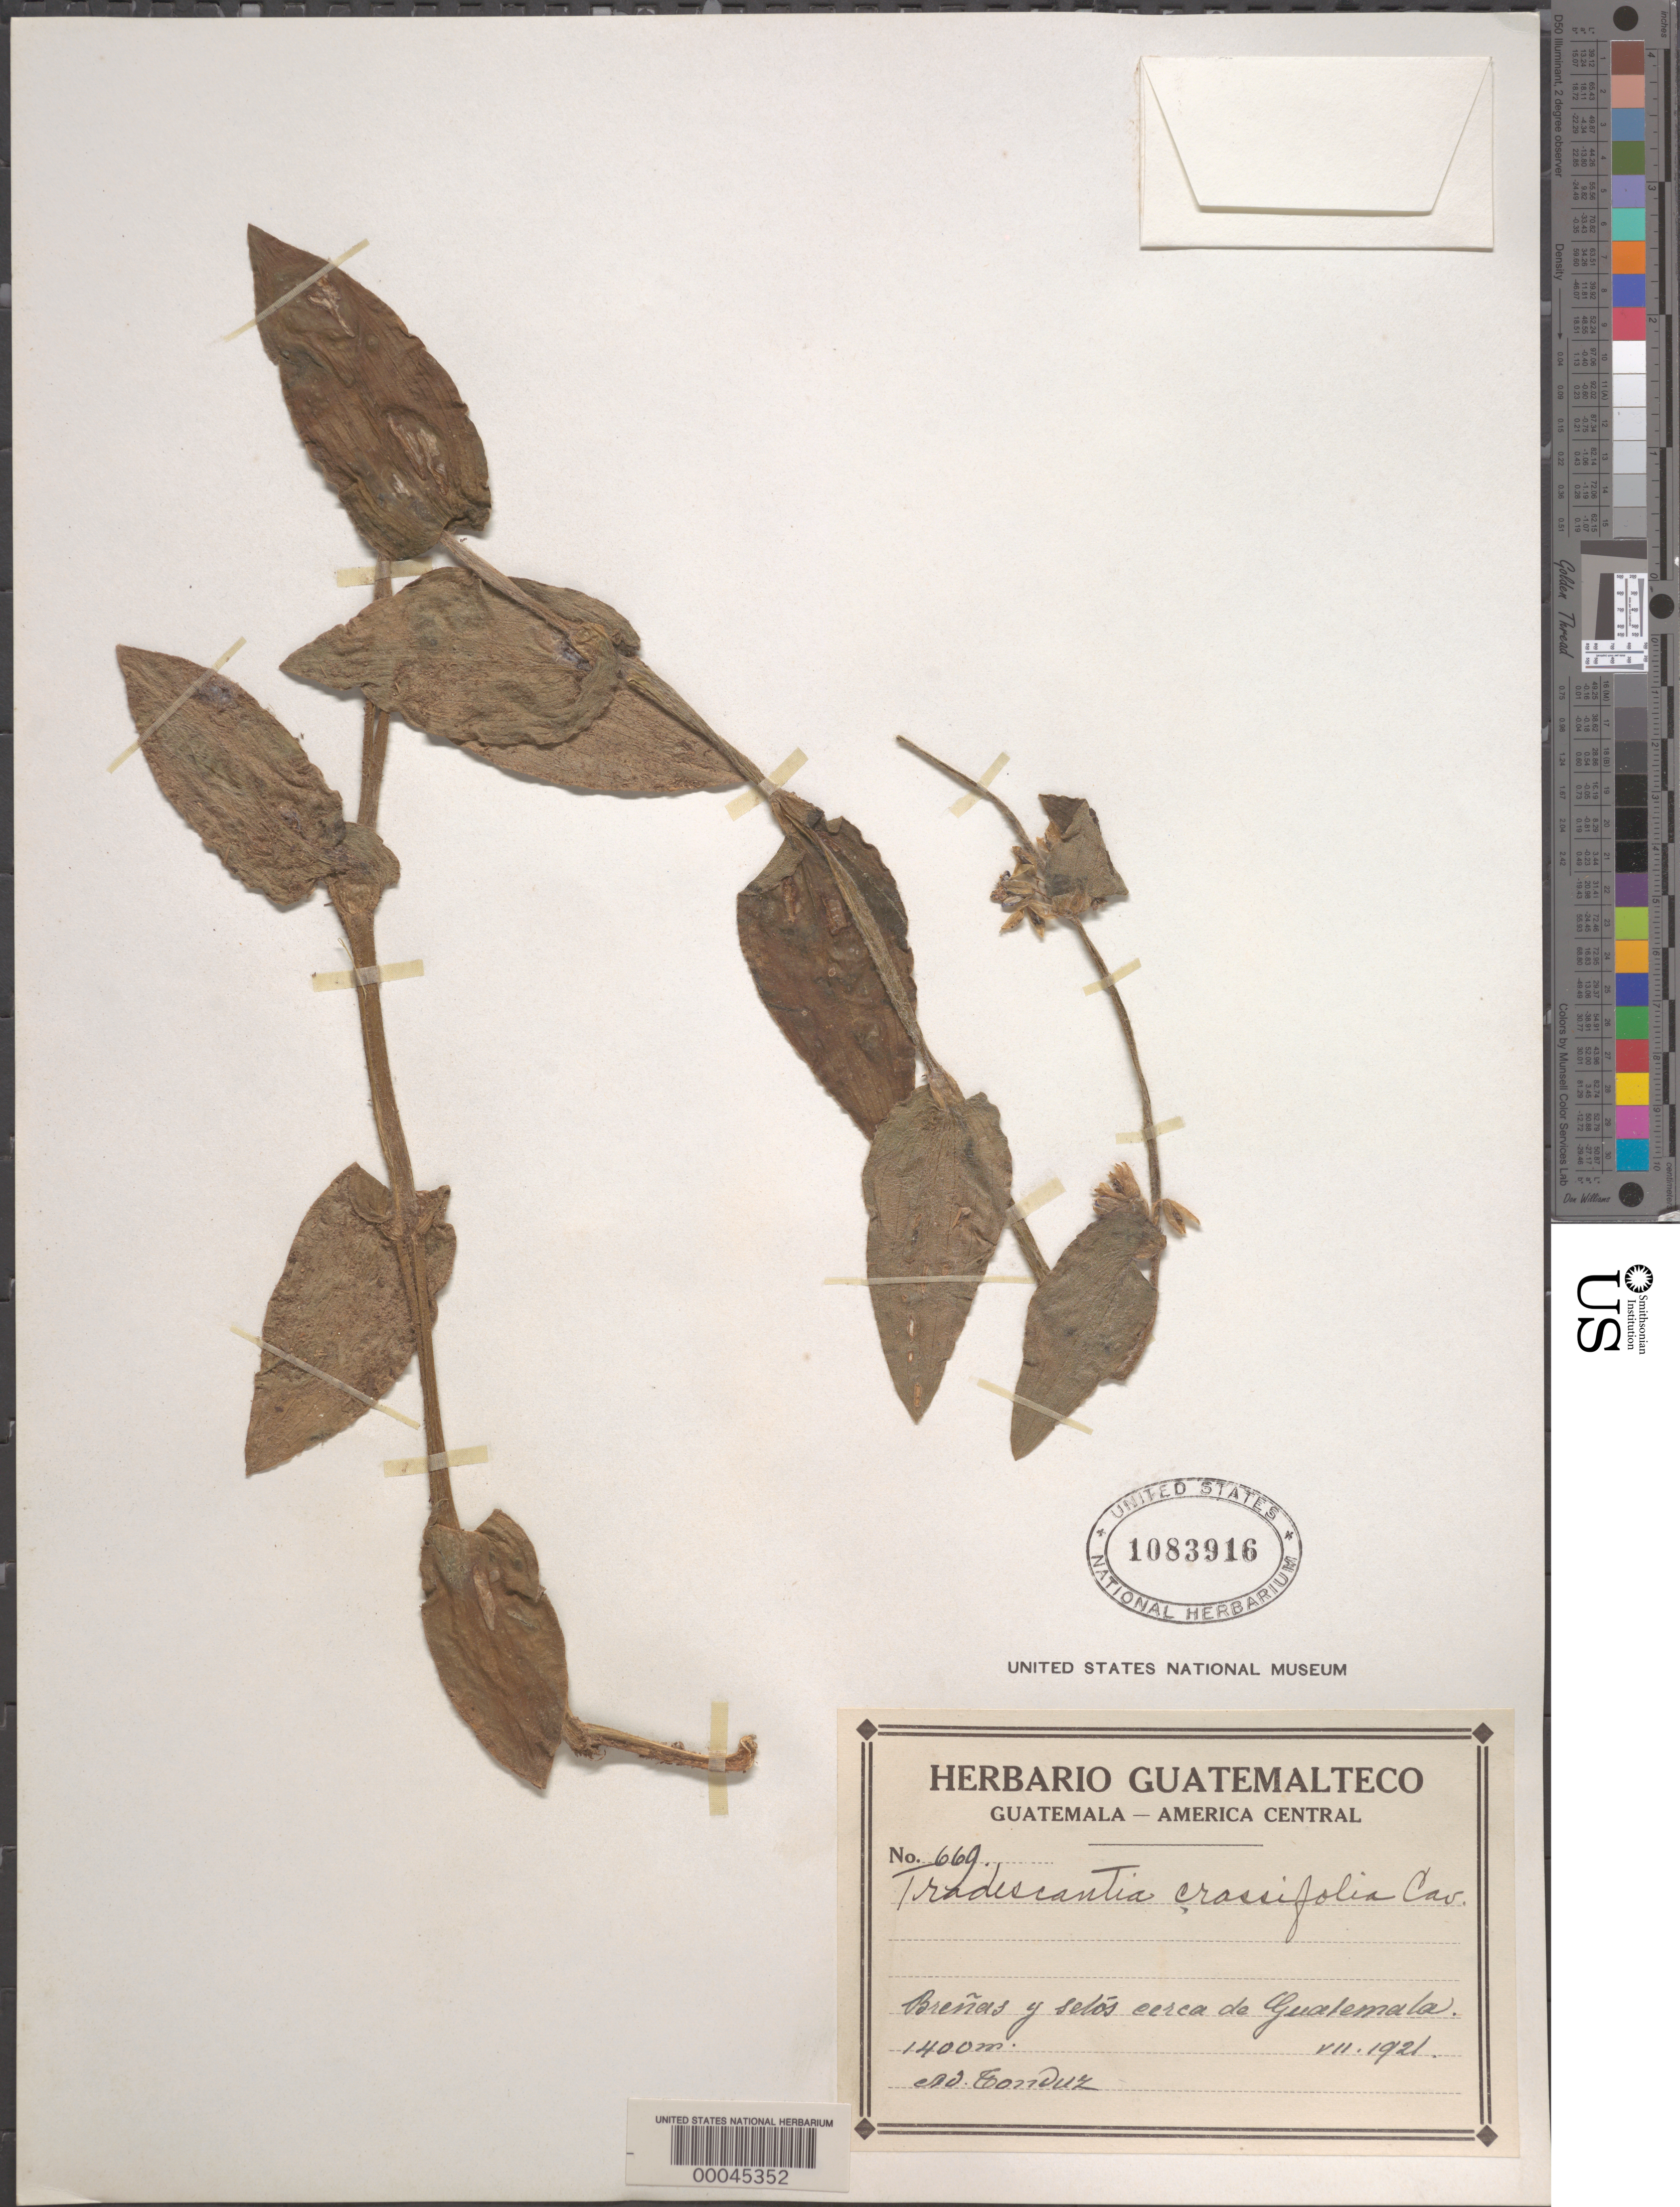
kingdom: Plantae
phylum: Tracheophyta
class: Liliopsida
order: Commelinales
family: Commelinaceae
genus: Tradescantia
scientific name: Tradescantia crassifolia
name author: Cav.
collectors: A. Tonduz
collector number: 669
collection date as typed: Jul 1921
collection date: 1921-07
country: Guatemala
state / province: Guatemala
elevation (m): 1400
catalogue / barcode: US 1083916